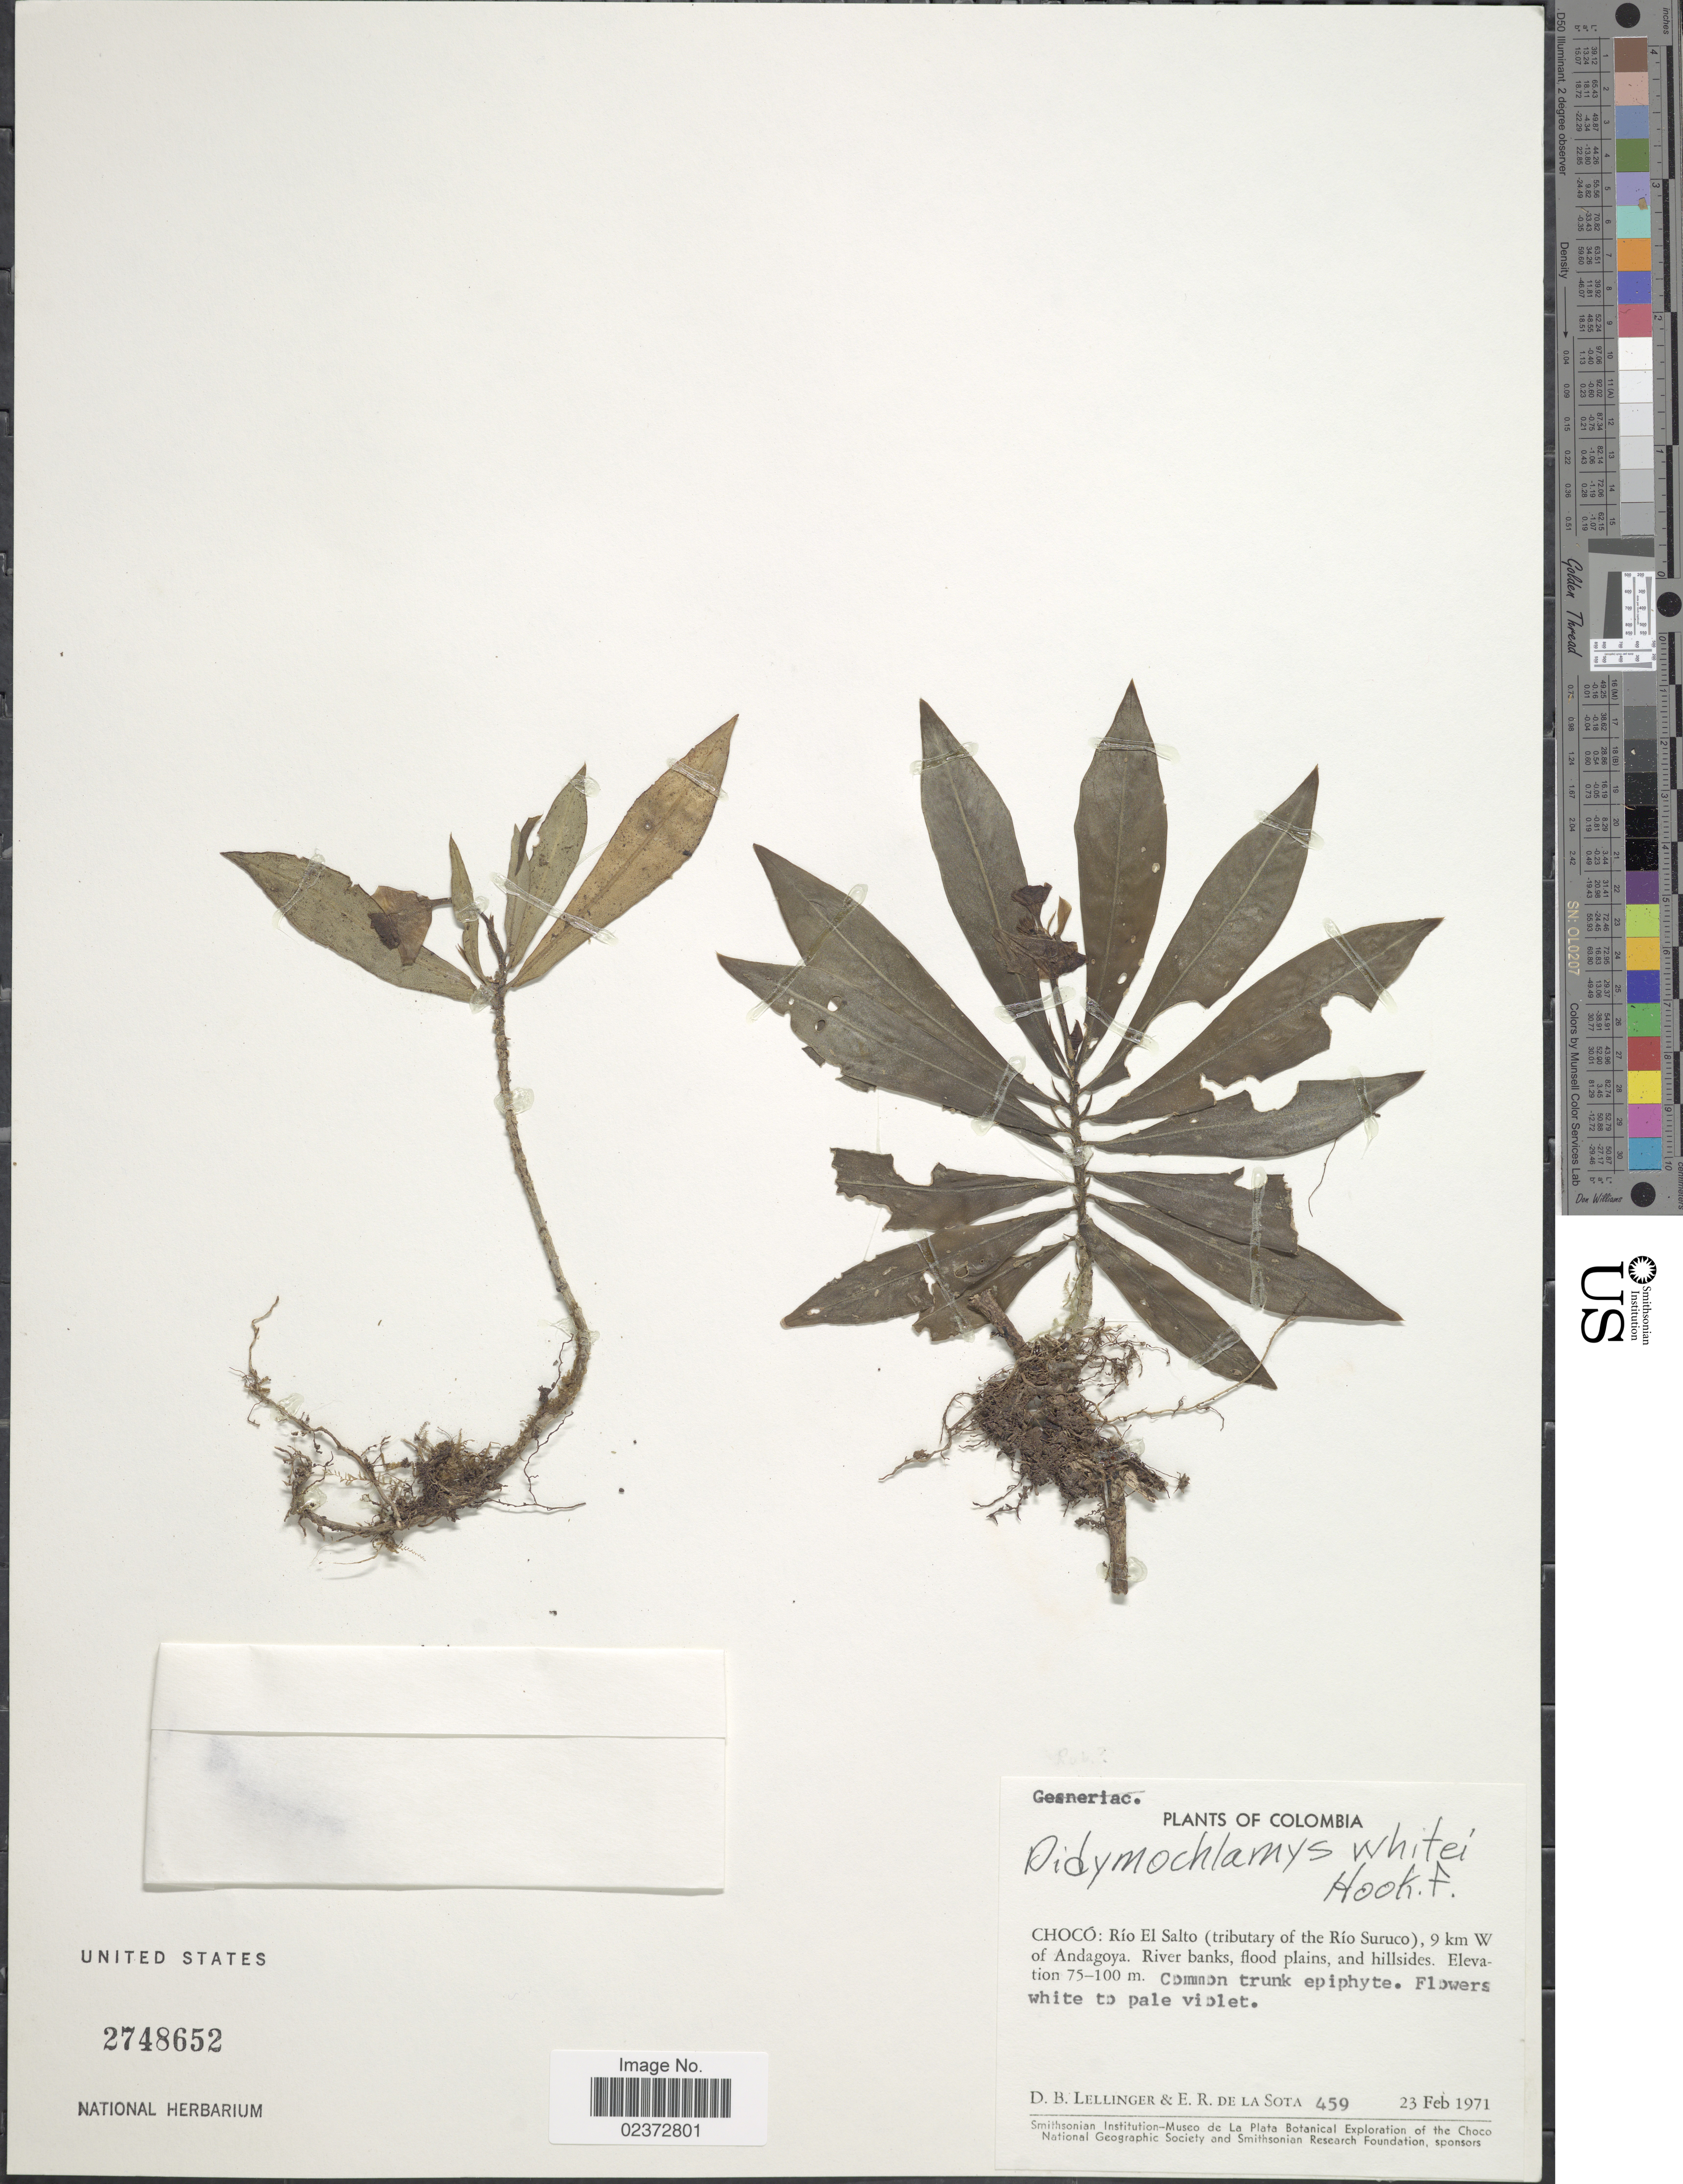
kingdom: Plantae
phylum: Tracheophyta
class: Magnoliopsida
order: Gentianales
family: Rubiaceae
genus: Didymochlamys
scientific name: Didymochlamys whitei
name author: Hook. f.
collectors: D. B. Lellinger & E. R. de la Sota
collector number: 459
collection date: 1971-02-23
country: Colombia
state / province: Chocó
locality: Río El Salto (tributary of the Río Suruco), 9 km W of Andagoya. River banks, flood plains, and hillsides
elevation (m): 75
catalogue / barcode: US 2748652